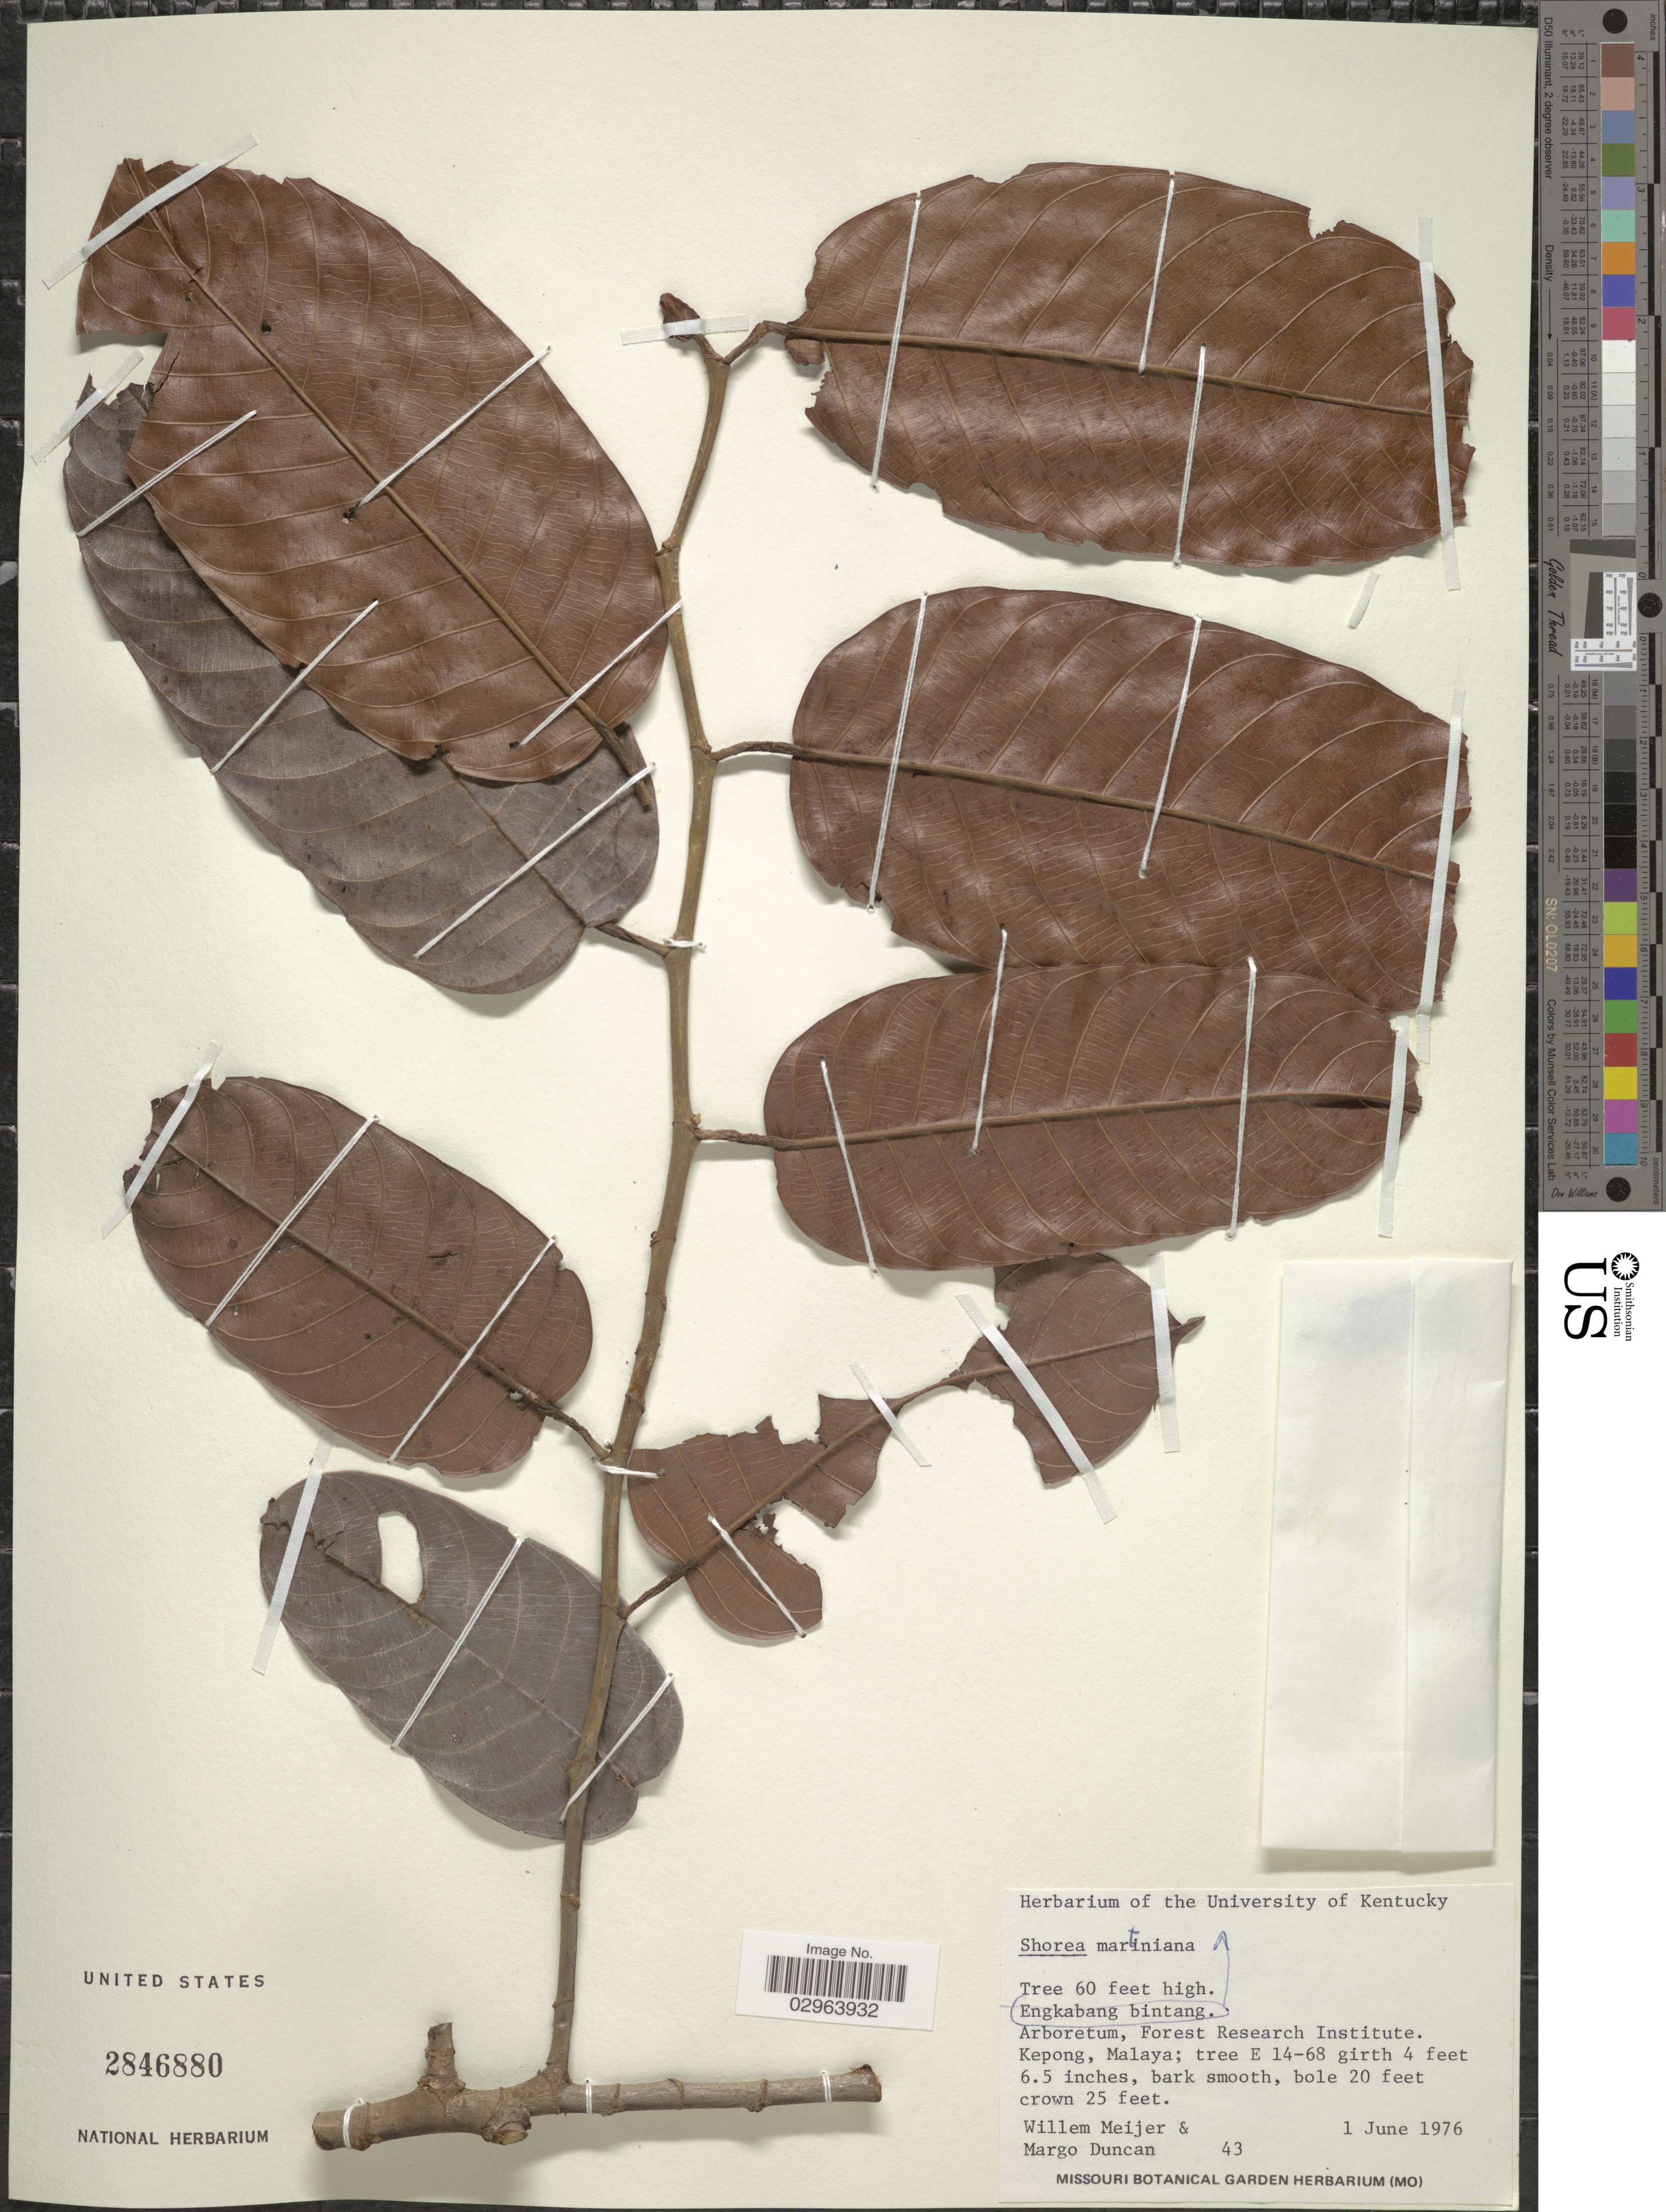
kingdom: Plantae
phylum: Tracheophyta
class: Magnoliopsida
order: Malvales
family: Dipterocarpaceae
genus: Rubroshorea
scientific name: Rubroshorea splendida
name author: (de Vriese) P.S. Ashton & J. Heck.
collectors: W. Meijer & M. Duncan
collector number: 43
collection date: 1976-06-01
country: Malaysia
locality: Arboretum, Forest Research Institute. Kepong, Malaya.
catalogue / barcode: US 2846880